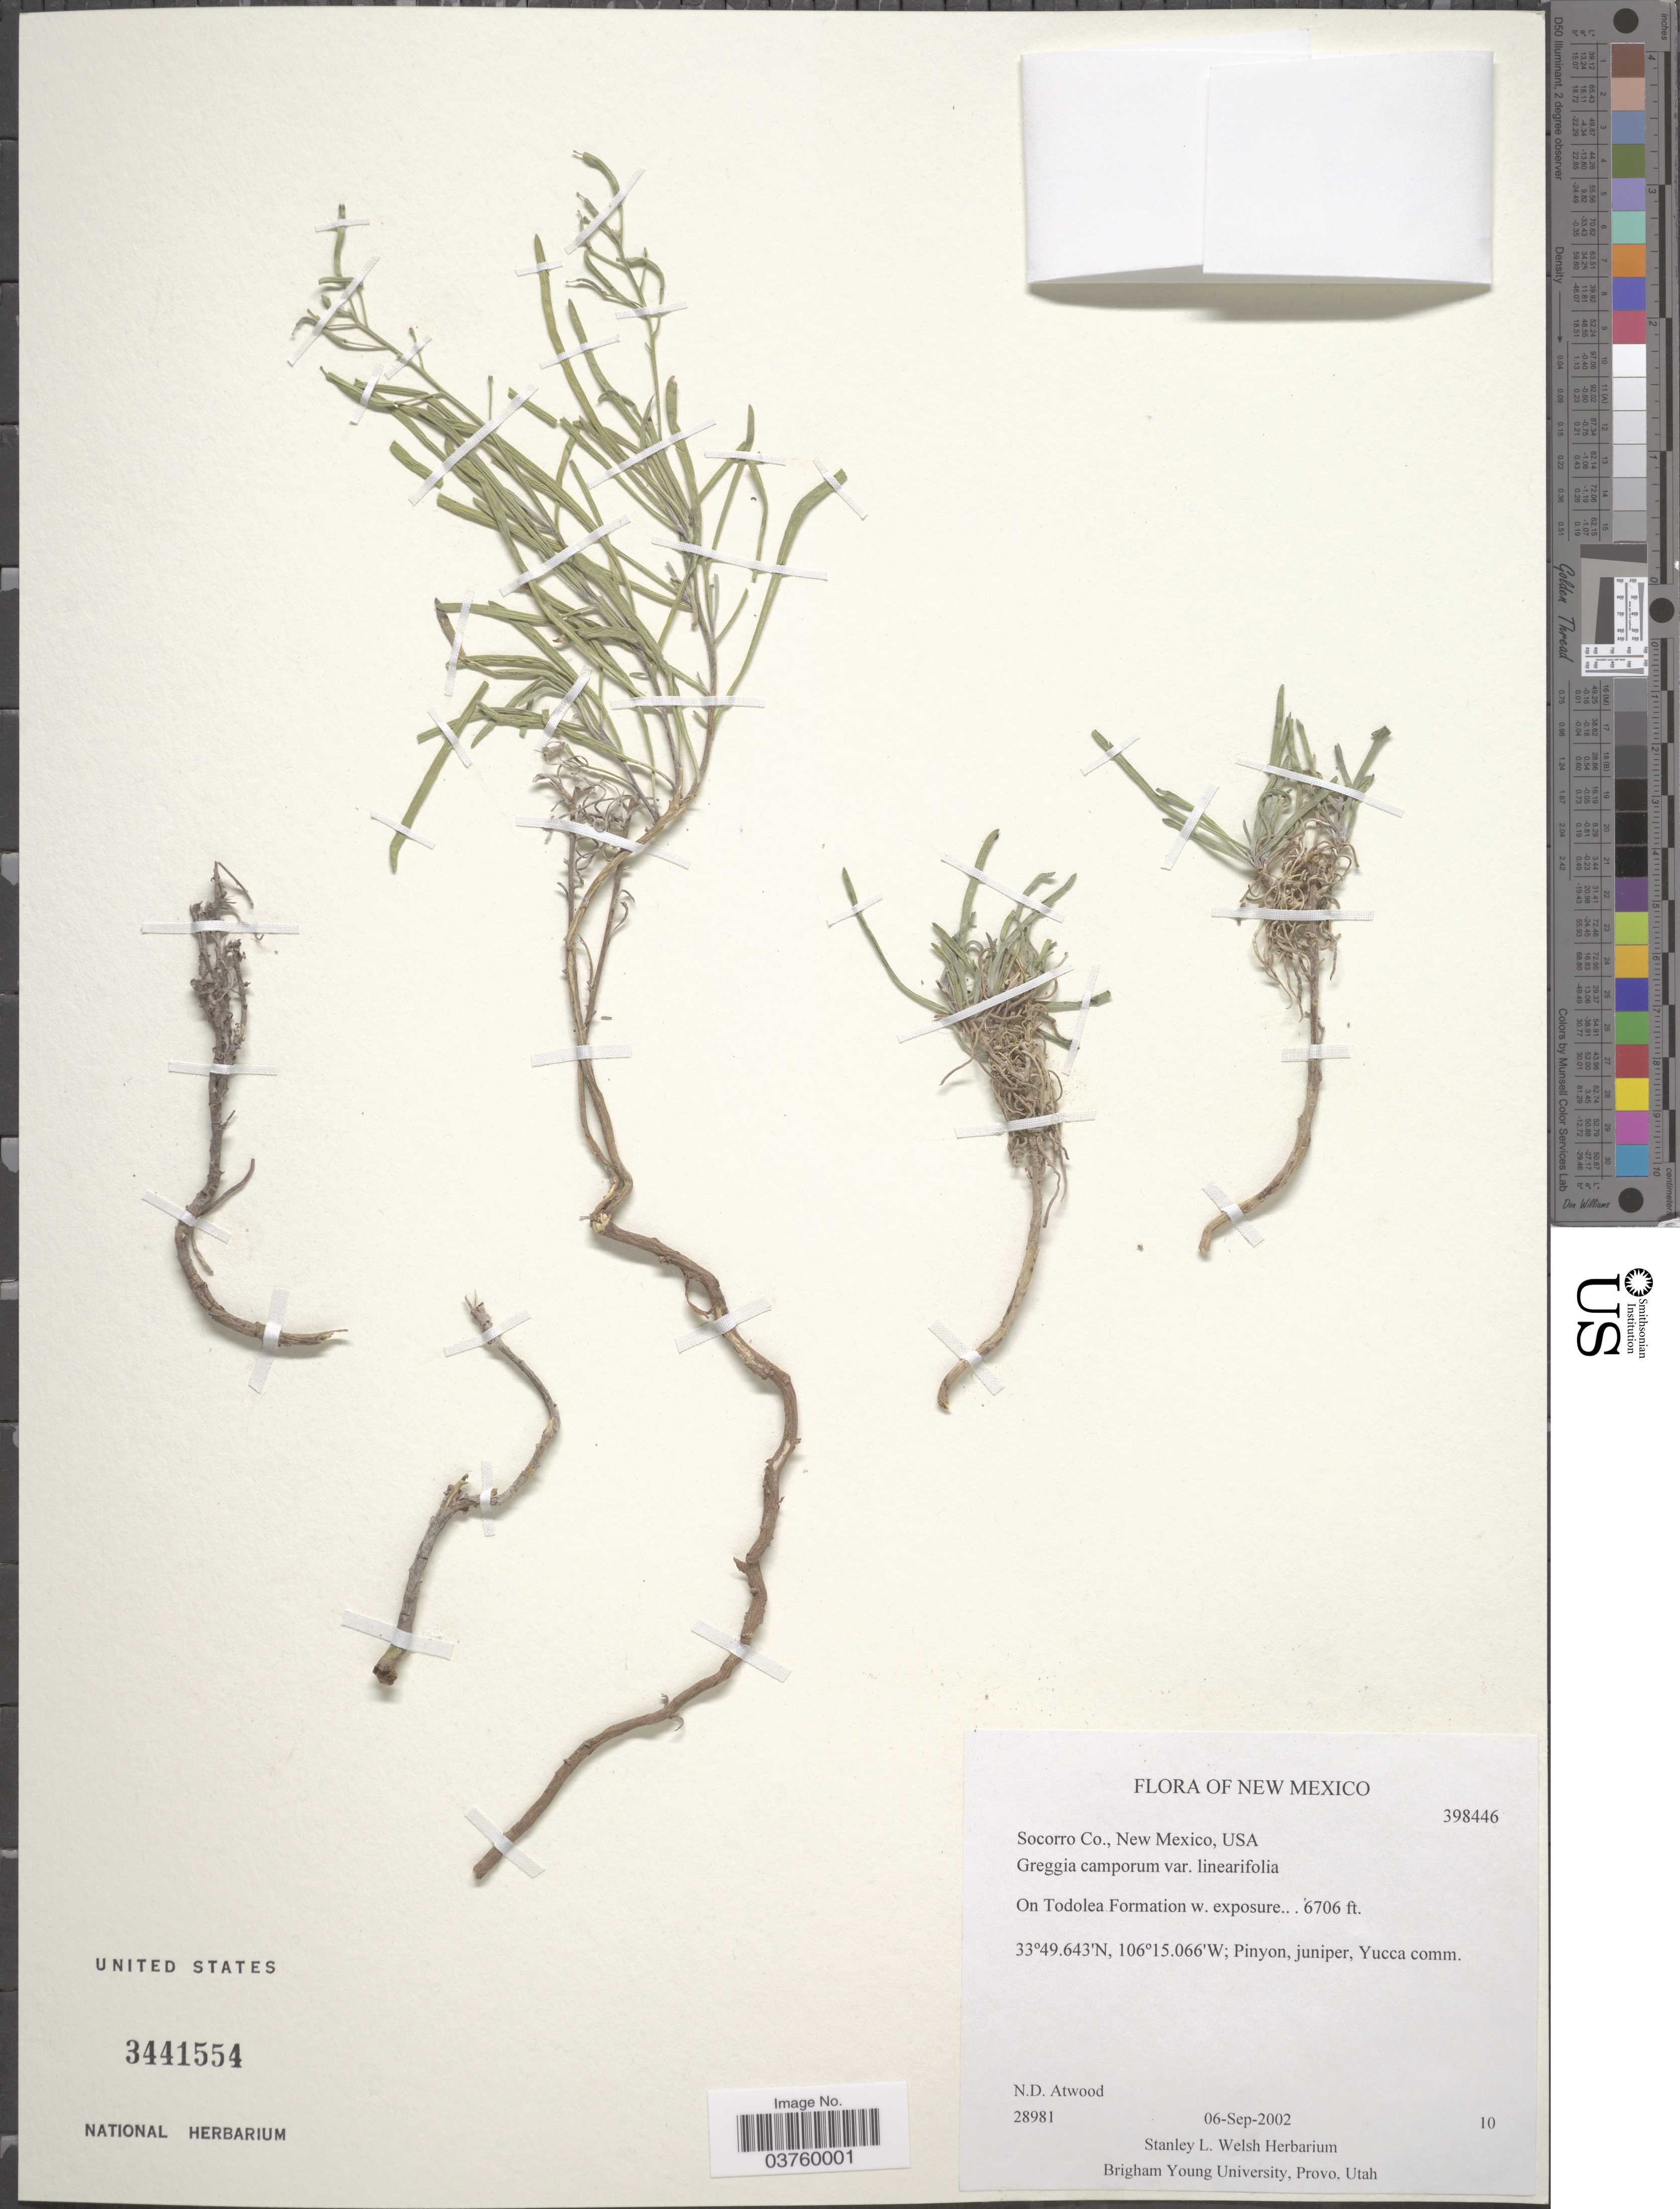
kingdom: Plantae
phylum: Tracheophyta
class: Magnoliopsida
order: Brassicales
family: Brassicaceae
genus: Nerisyrenia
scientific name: Nerisyrenia linearifolia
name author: (S. Watson) Greene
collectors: N. Atwood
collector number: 28981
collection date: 2002-09-06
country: United States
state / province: New Mexico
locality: Socorro Co.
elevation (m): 2044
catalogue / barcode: US 3441554